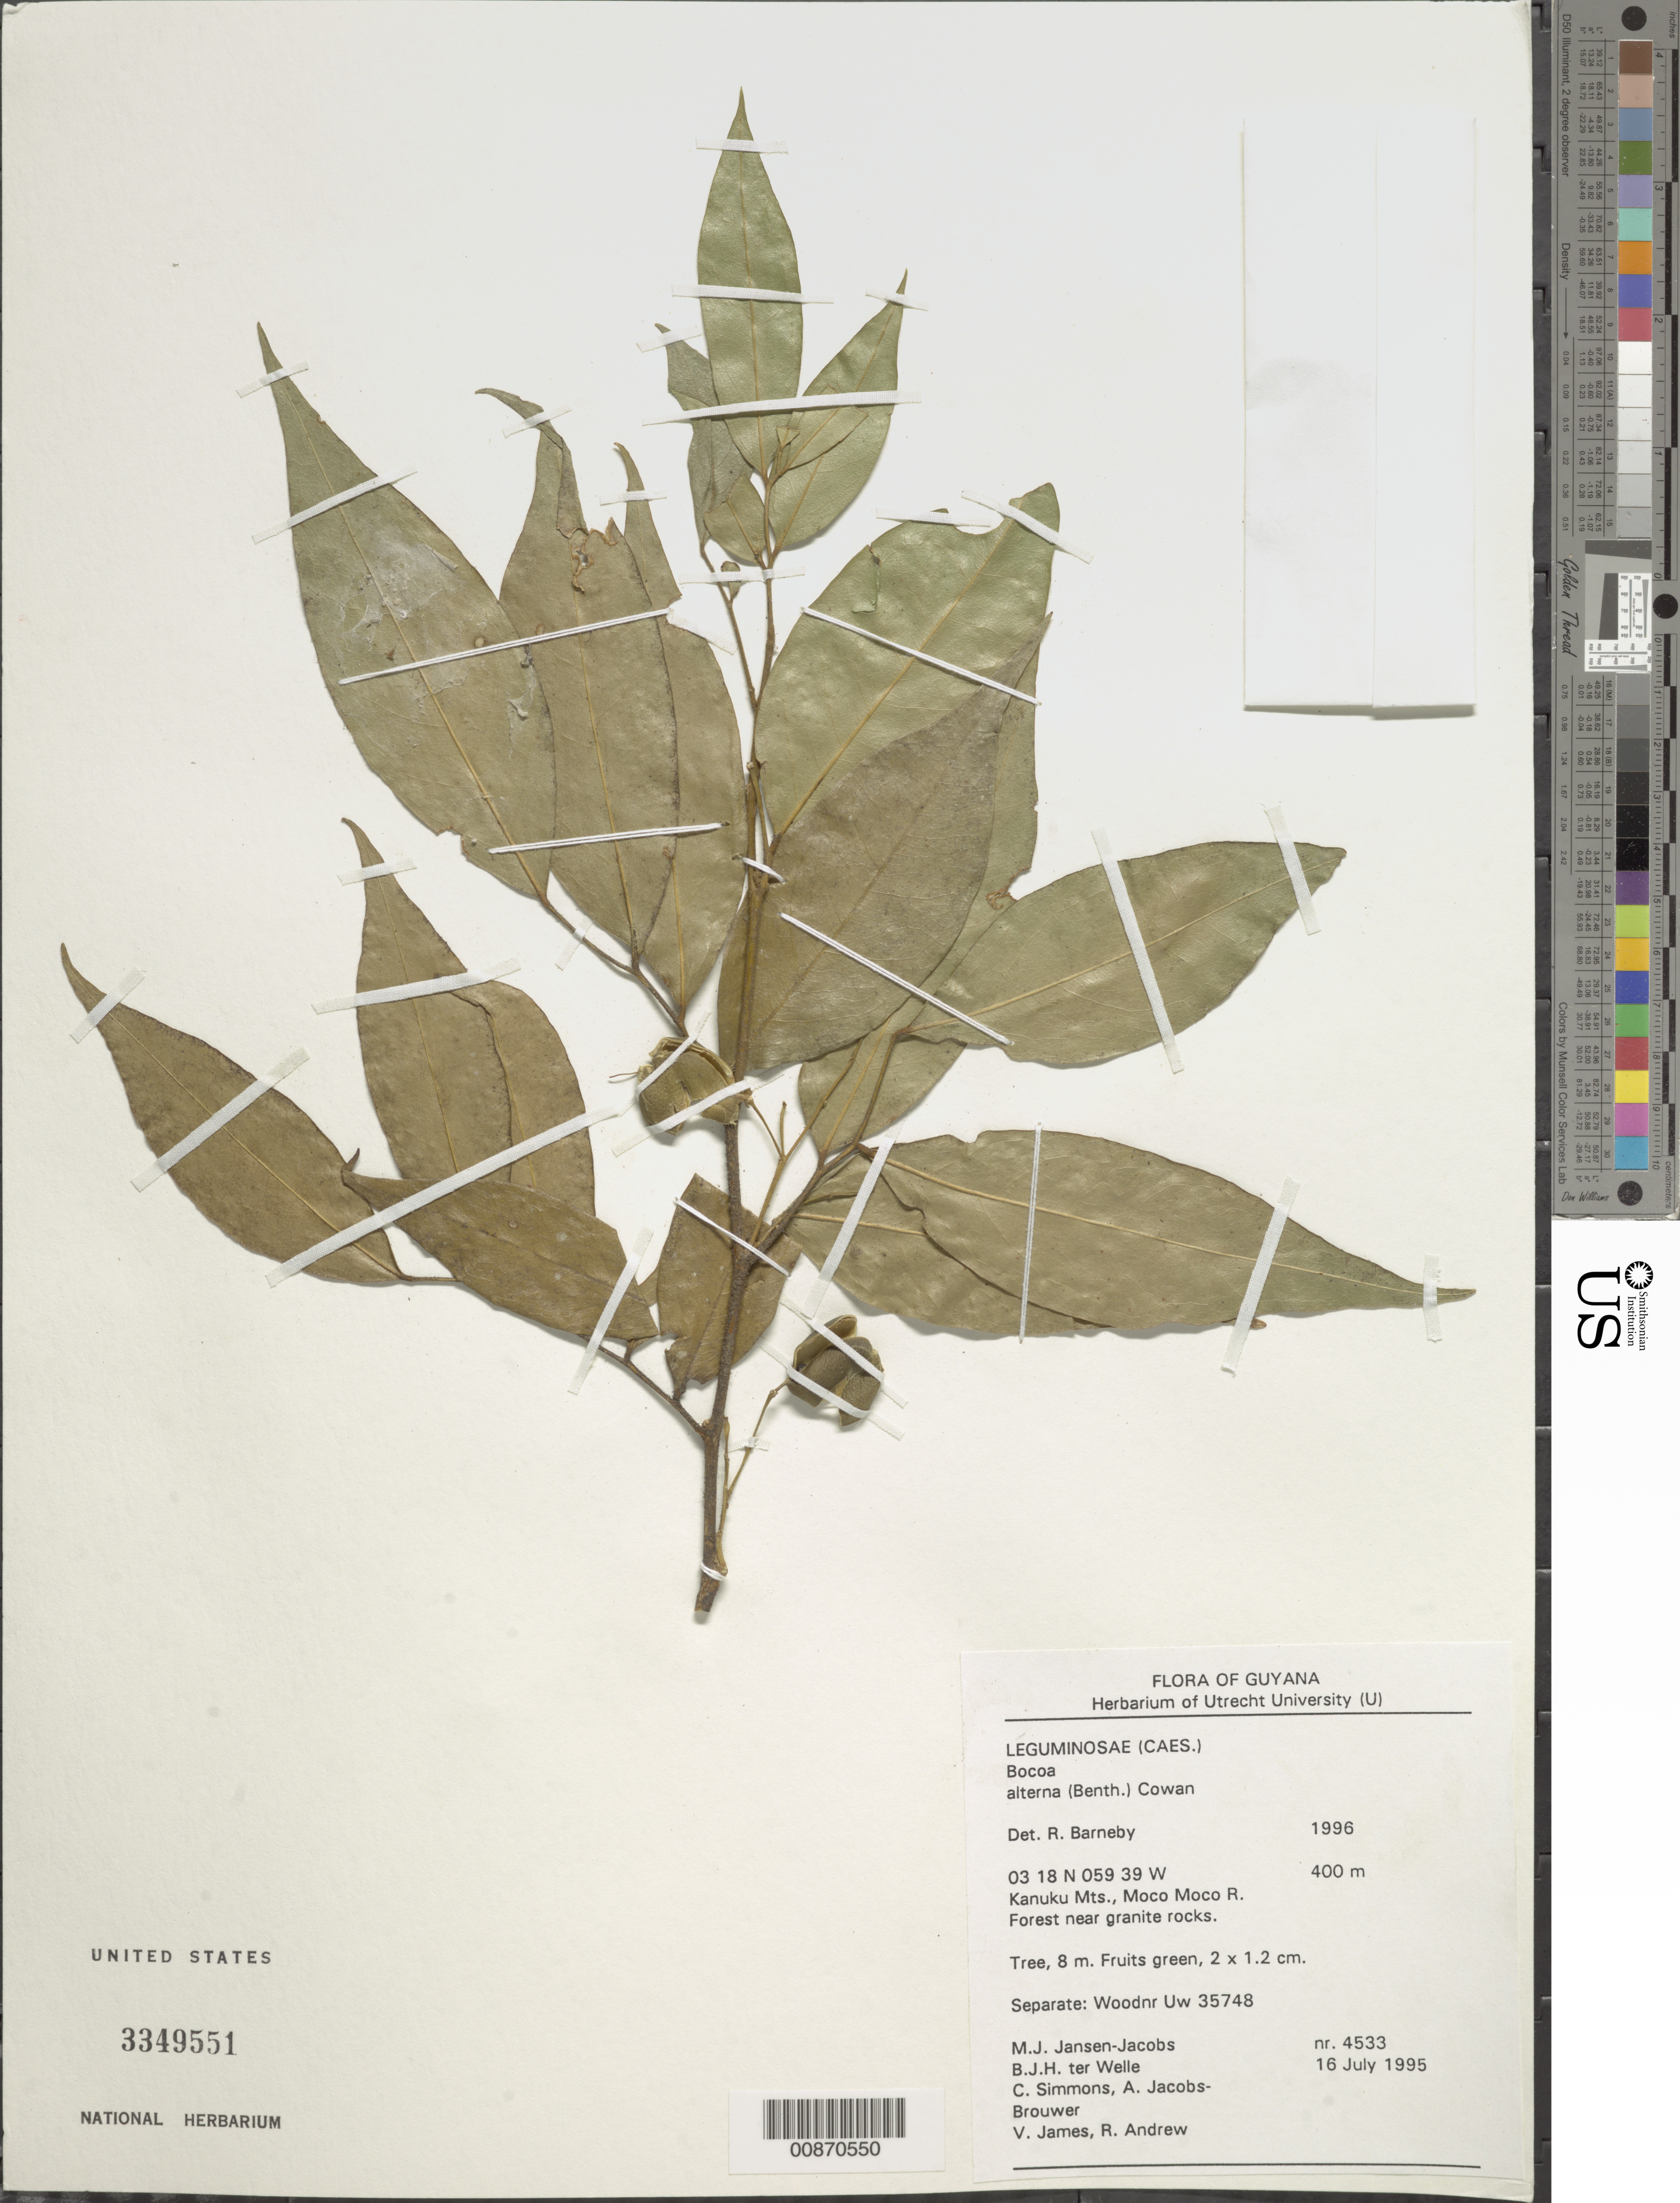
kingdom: Plantae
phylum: Tracheophyta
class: Magnoliopsida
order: Fabales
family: Fabaceae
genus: Bocoa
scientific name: Bocoa alterna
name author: (Benth.) R.S. Cowan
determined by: Barneby, Rupert C., (NY)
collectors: M. J. Jansen-Jacobs, B. Welle, C. Simmons, A. Jacobs-Brouwer, V. James & R. Andrew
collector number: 4533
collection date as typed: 16-Jul-95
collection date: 1995-07-16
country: Guyana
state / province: U. Takutu-U. Essequibo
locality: Moco Moco River, Kanuku Mts.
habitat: Forest near granite rocks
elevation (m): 400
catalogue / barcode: US 3349551